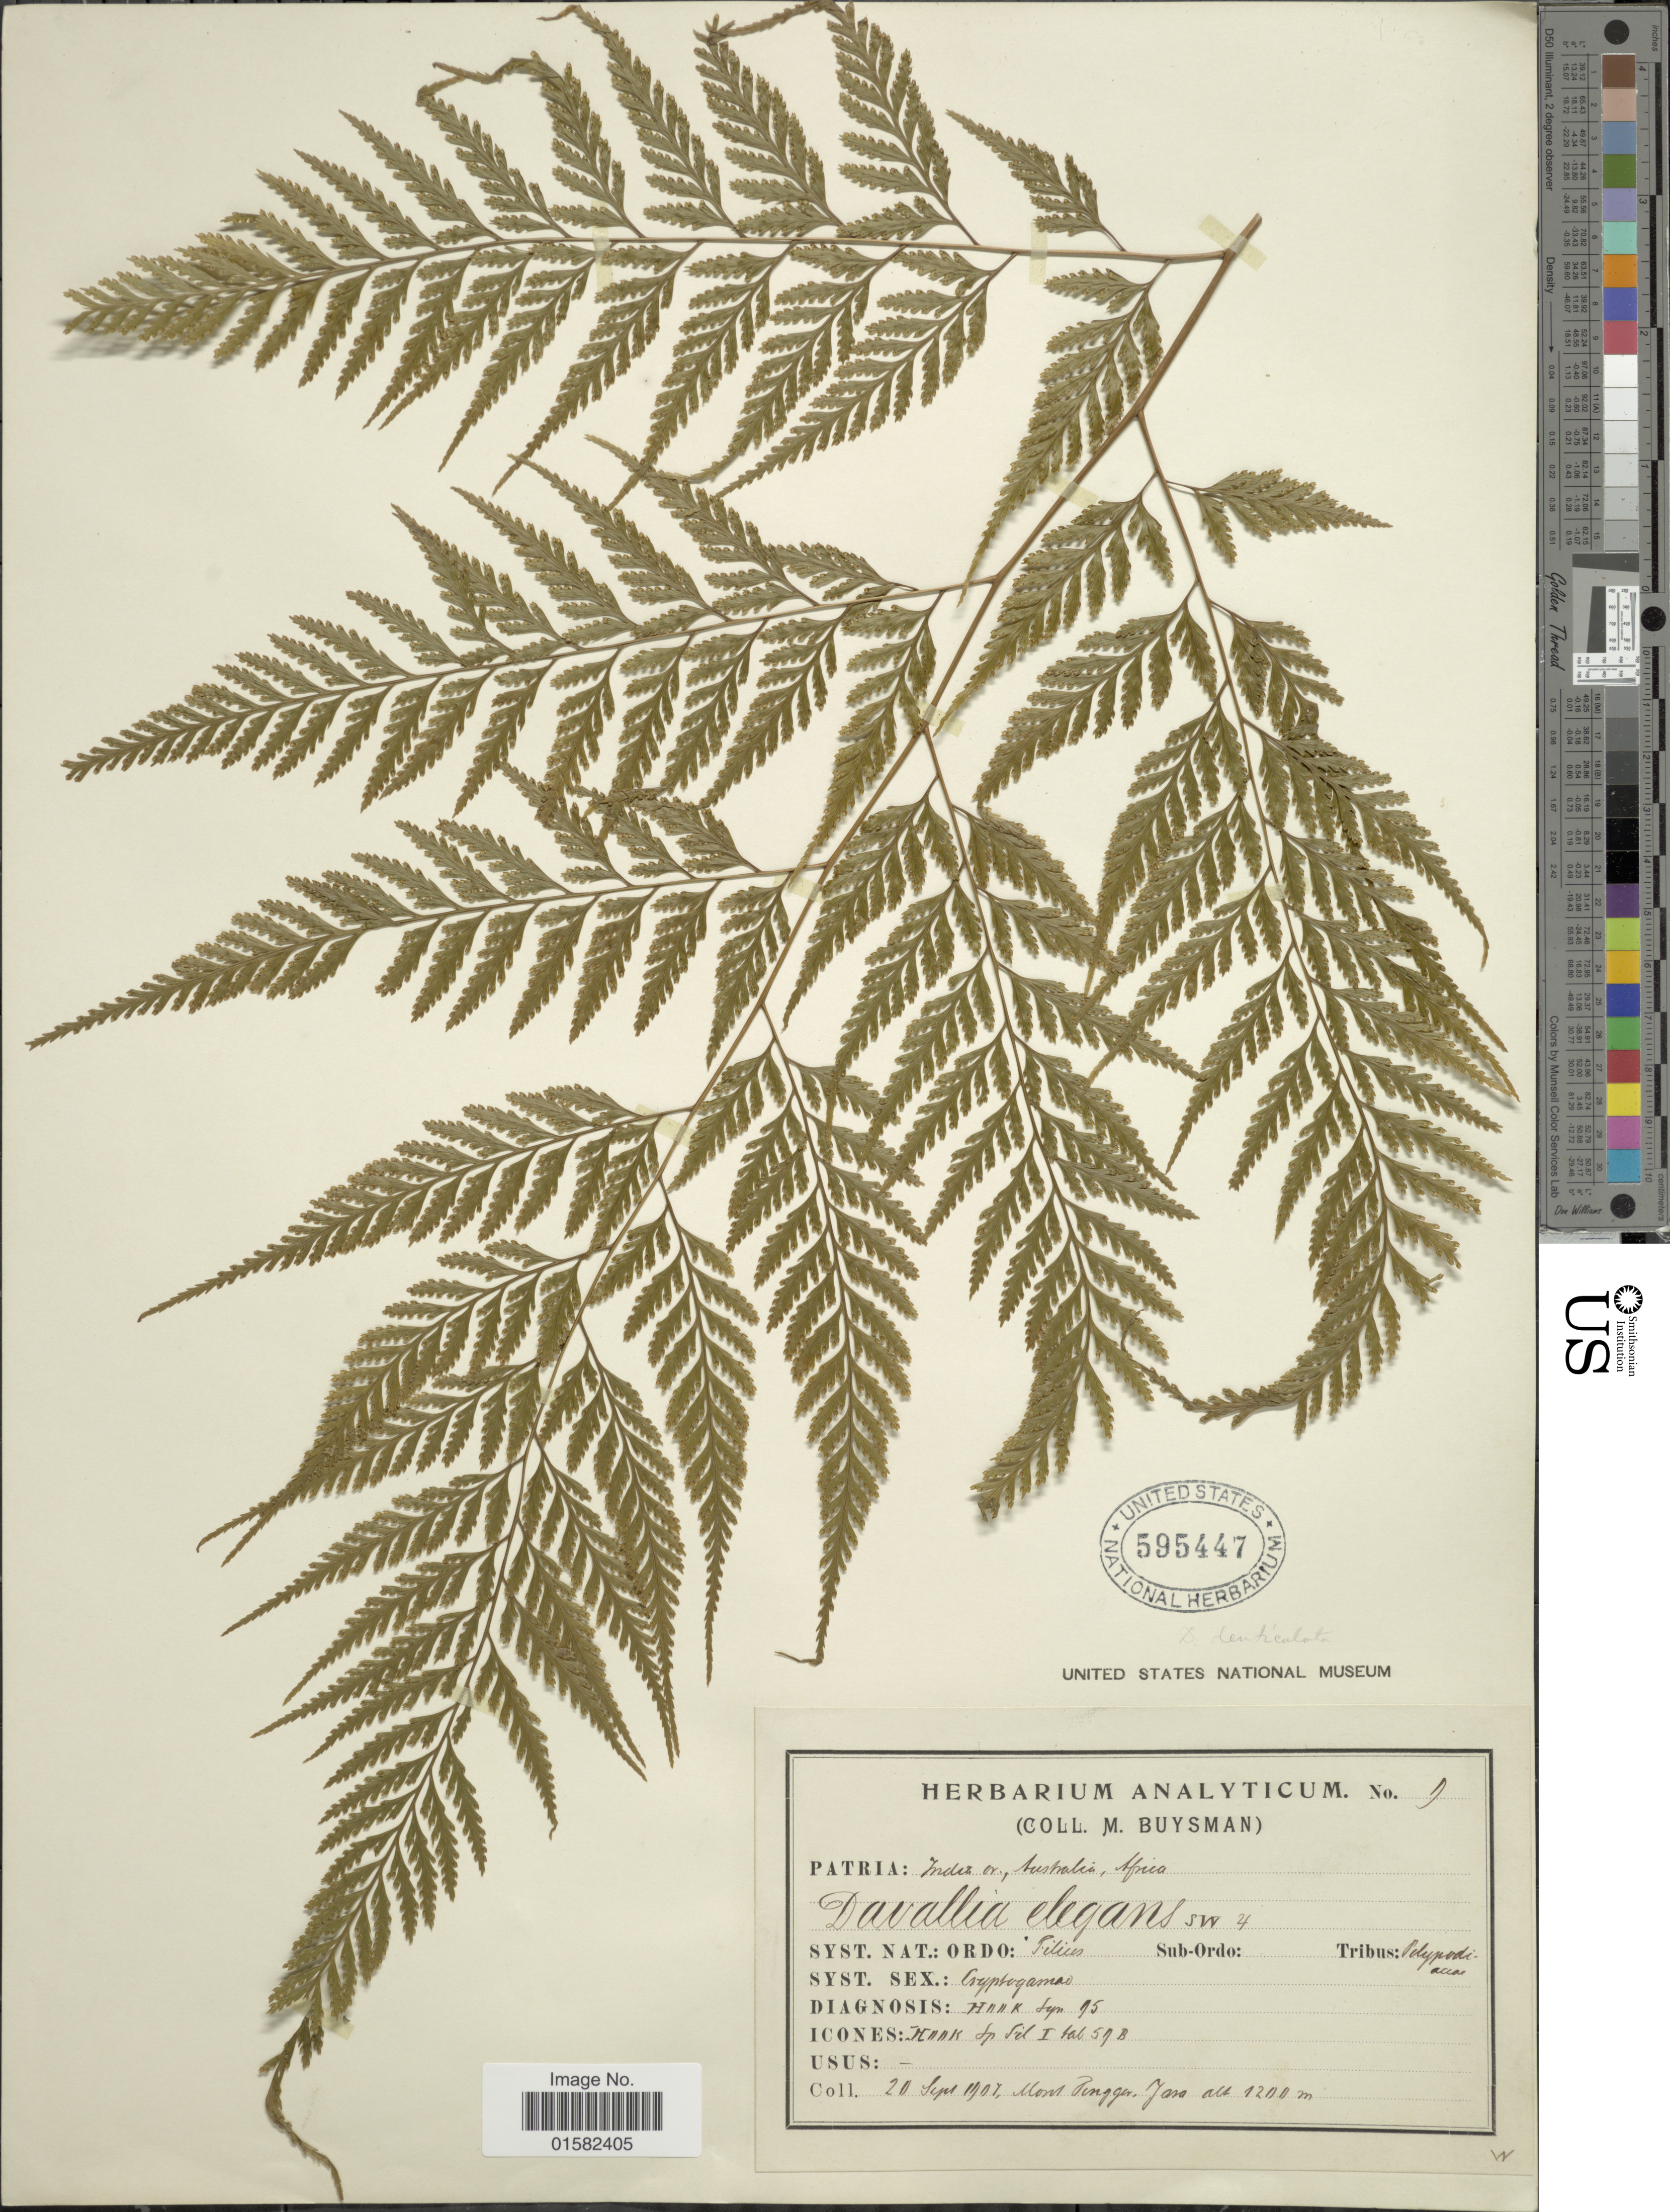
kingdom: Plantae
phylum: Tracheophyta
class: Polypodiopsida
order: Polypodiales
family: Davalliaceae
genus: Wibelia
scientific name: Wibelia denticulata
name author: (Burm. f.) M. Kato & Tsutsumi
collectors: M. Buysman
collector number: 9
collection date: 1907-09-20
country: Indonesia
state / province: Java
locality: Mont Tengger, Java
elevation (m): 1200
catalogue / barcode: US 595447